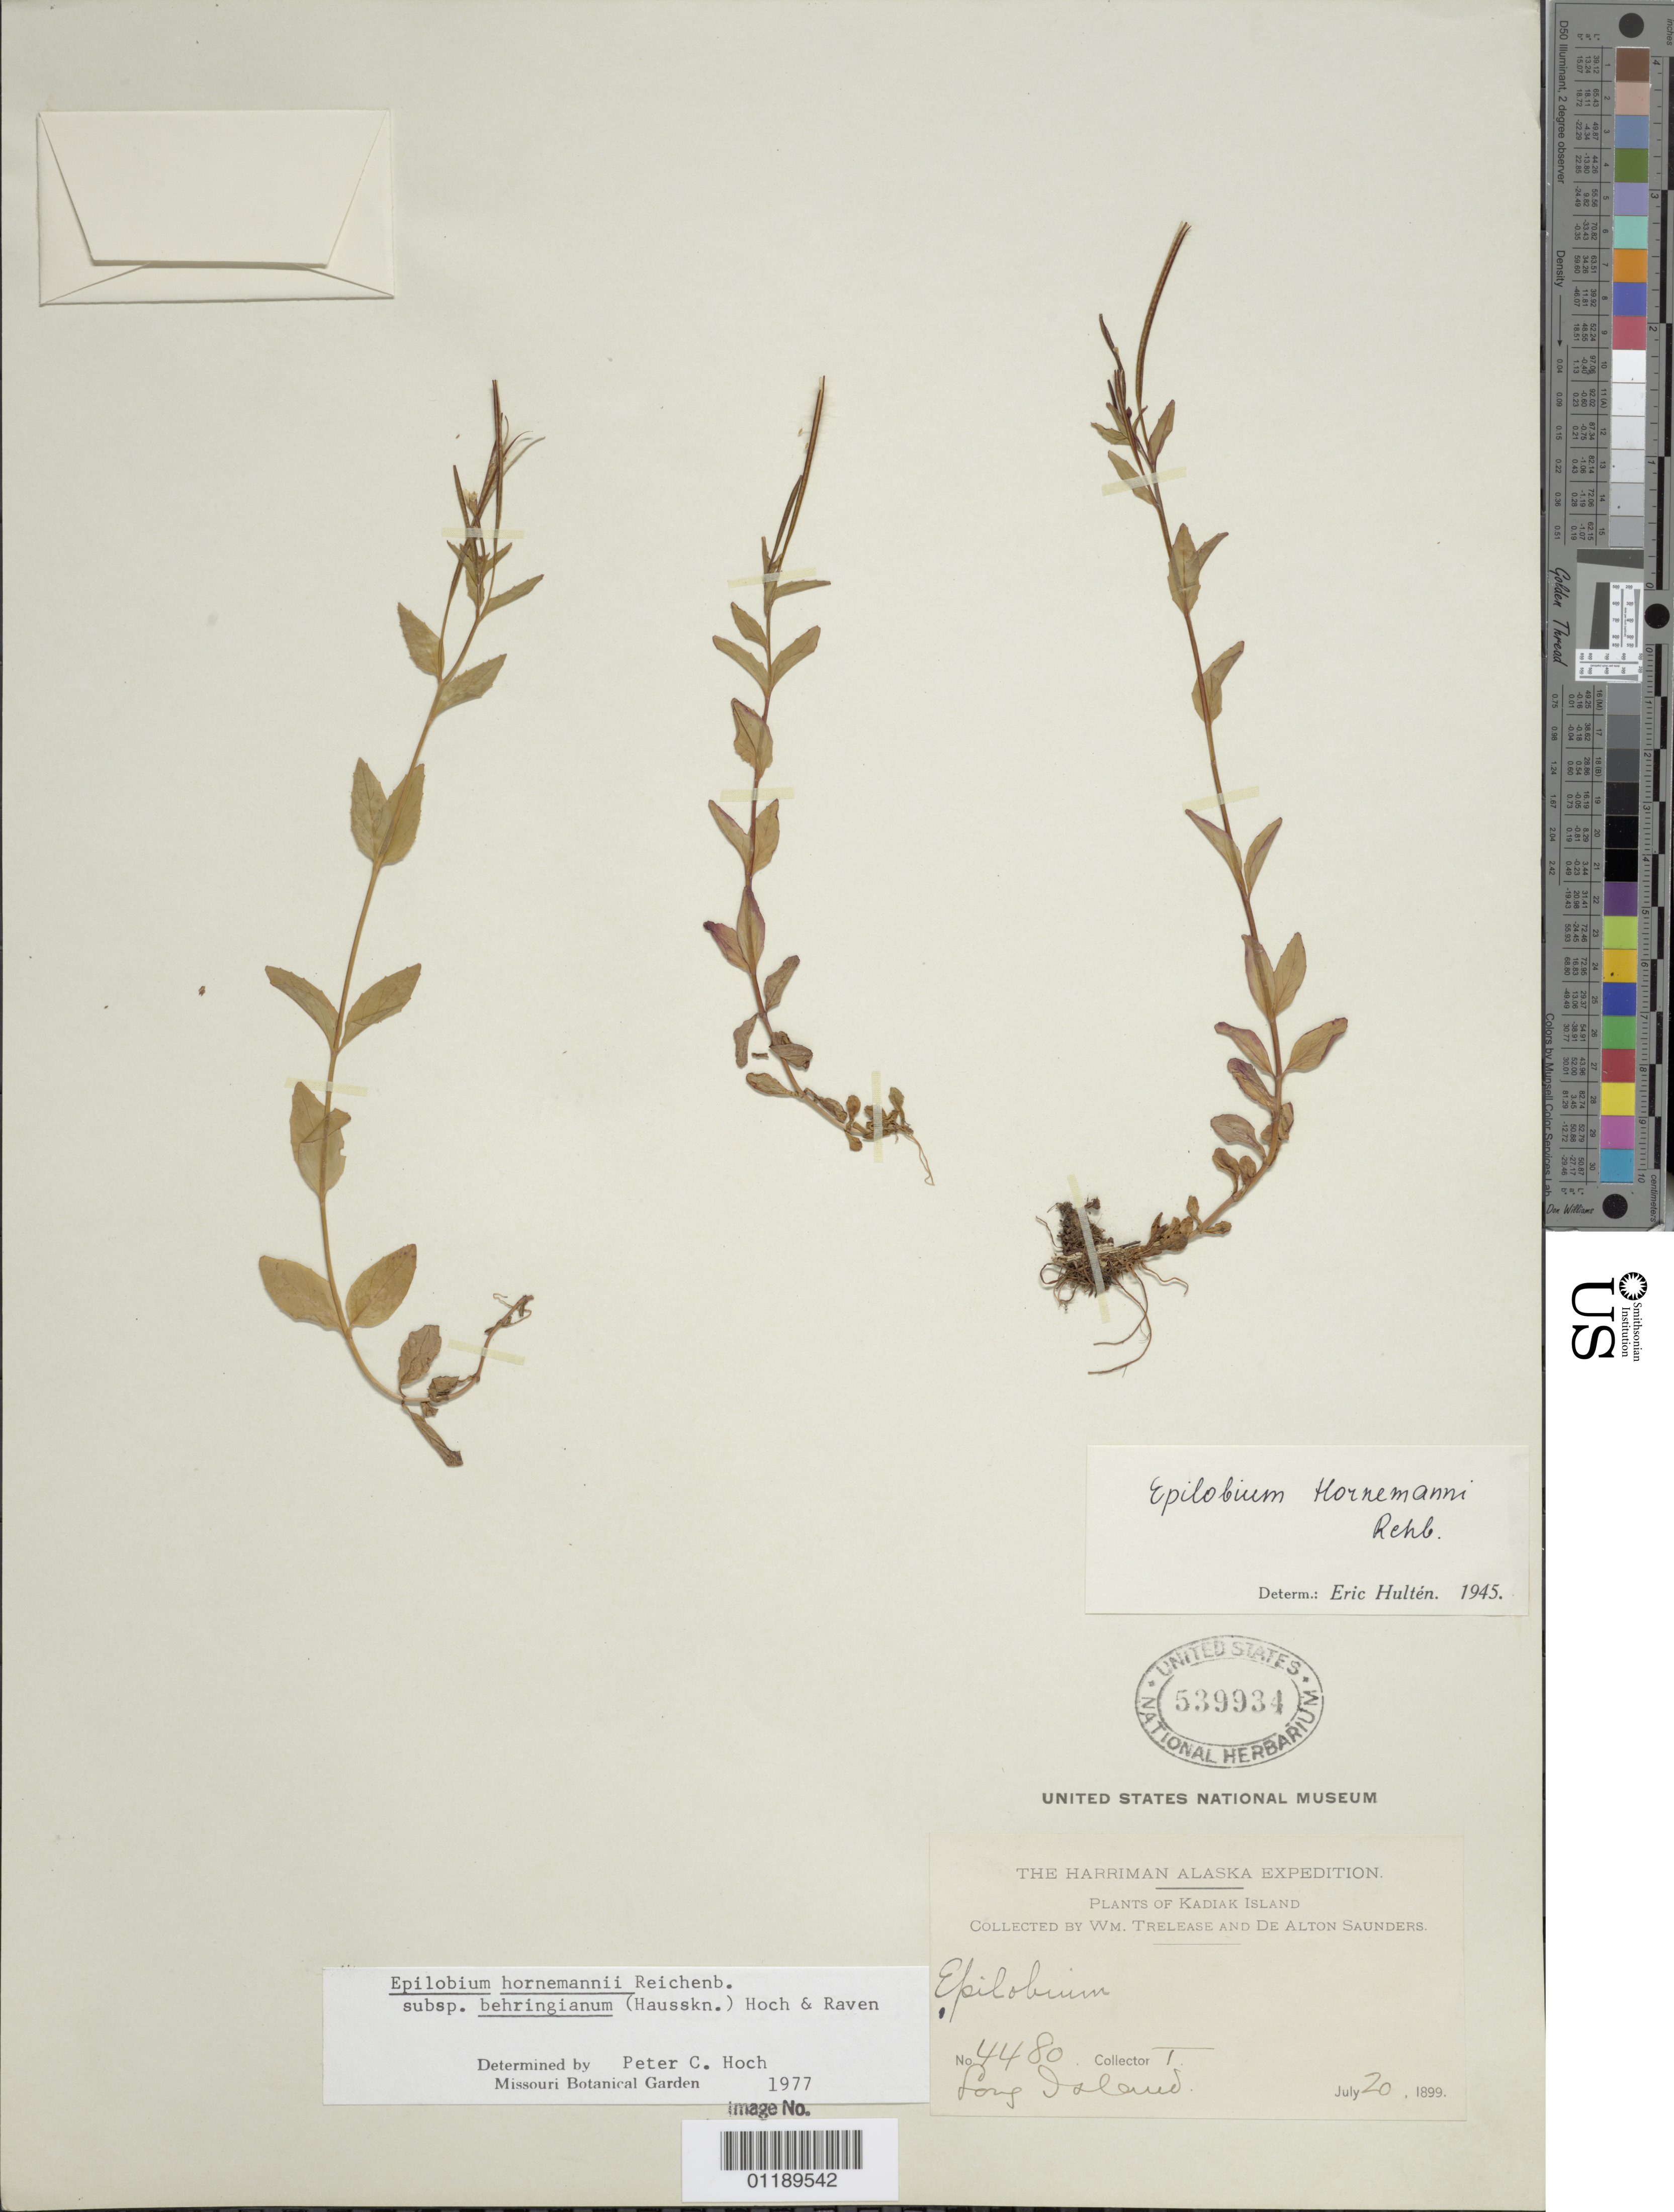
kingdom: Plantae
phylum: Tracheophyta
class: Magnoliopsida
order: Myrtales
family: Onagraceae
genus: Epilobium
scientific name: Epilobium hornemannii subsp. behringianum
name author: (Hausskn.) Hoch & P.H. Raven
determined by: Hoch, P. C.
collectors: W. Trelease & D. Saunders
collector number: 4480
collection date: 1899-07-20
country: United States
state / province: Alaska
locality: Kadiak, Long Island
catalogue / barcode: US 539934